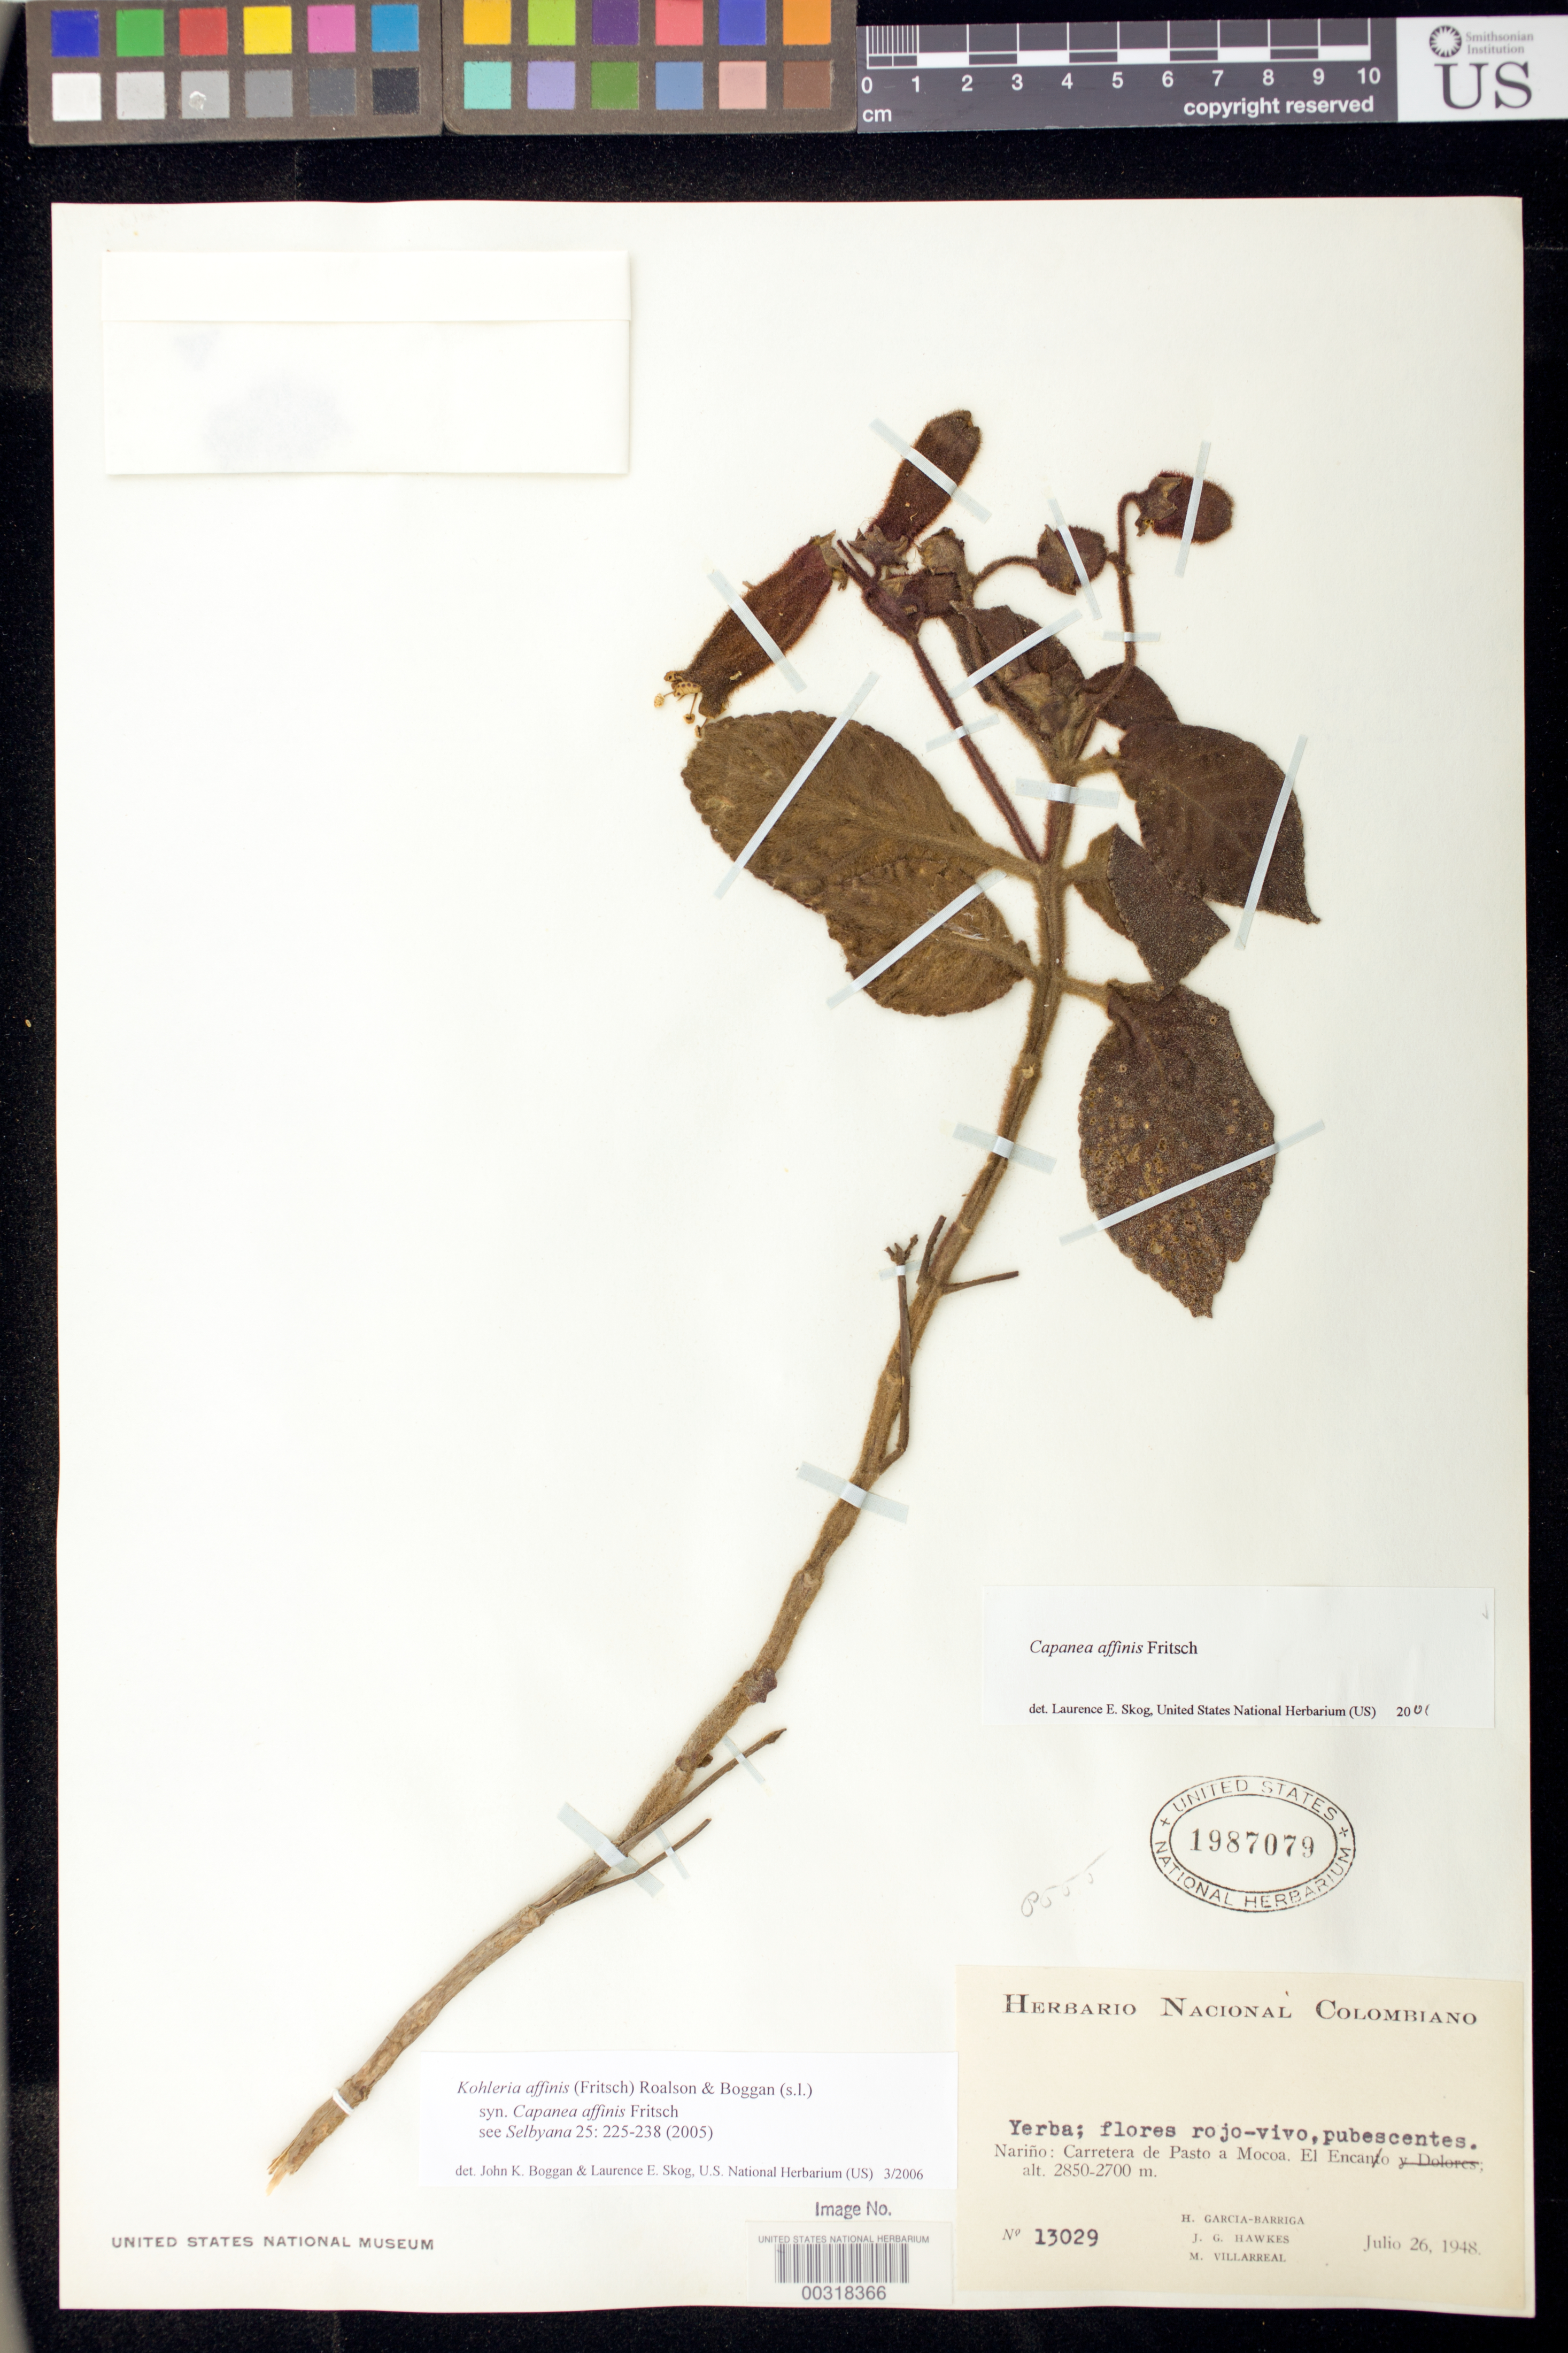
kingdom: Plantae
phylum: Tracheophyta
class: Magnoliopsida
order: Lamiales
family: Gesneriaceae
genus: Kohleria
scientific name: Kohleria affinis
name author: (Fritsch) Roalson & Boggan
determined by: Boggan, J. K.; Skog, L. E.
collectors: H. García Barriga, J. Hawkes & M. Villarreal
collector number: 13029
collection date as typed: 26 Jul 1948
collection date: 1948-07-26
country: Colombia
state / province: Nariño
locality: Carretera de Pasto a Mocoa, El Encano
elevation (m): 2700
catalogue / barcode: US 1987079